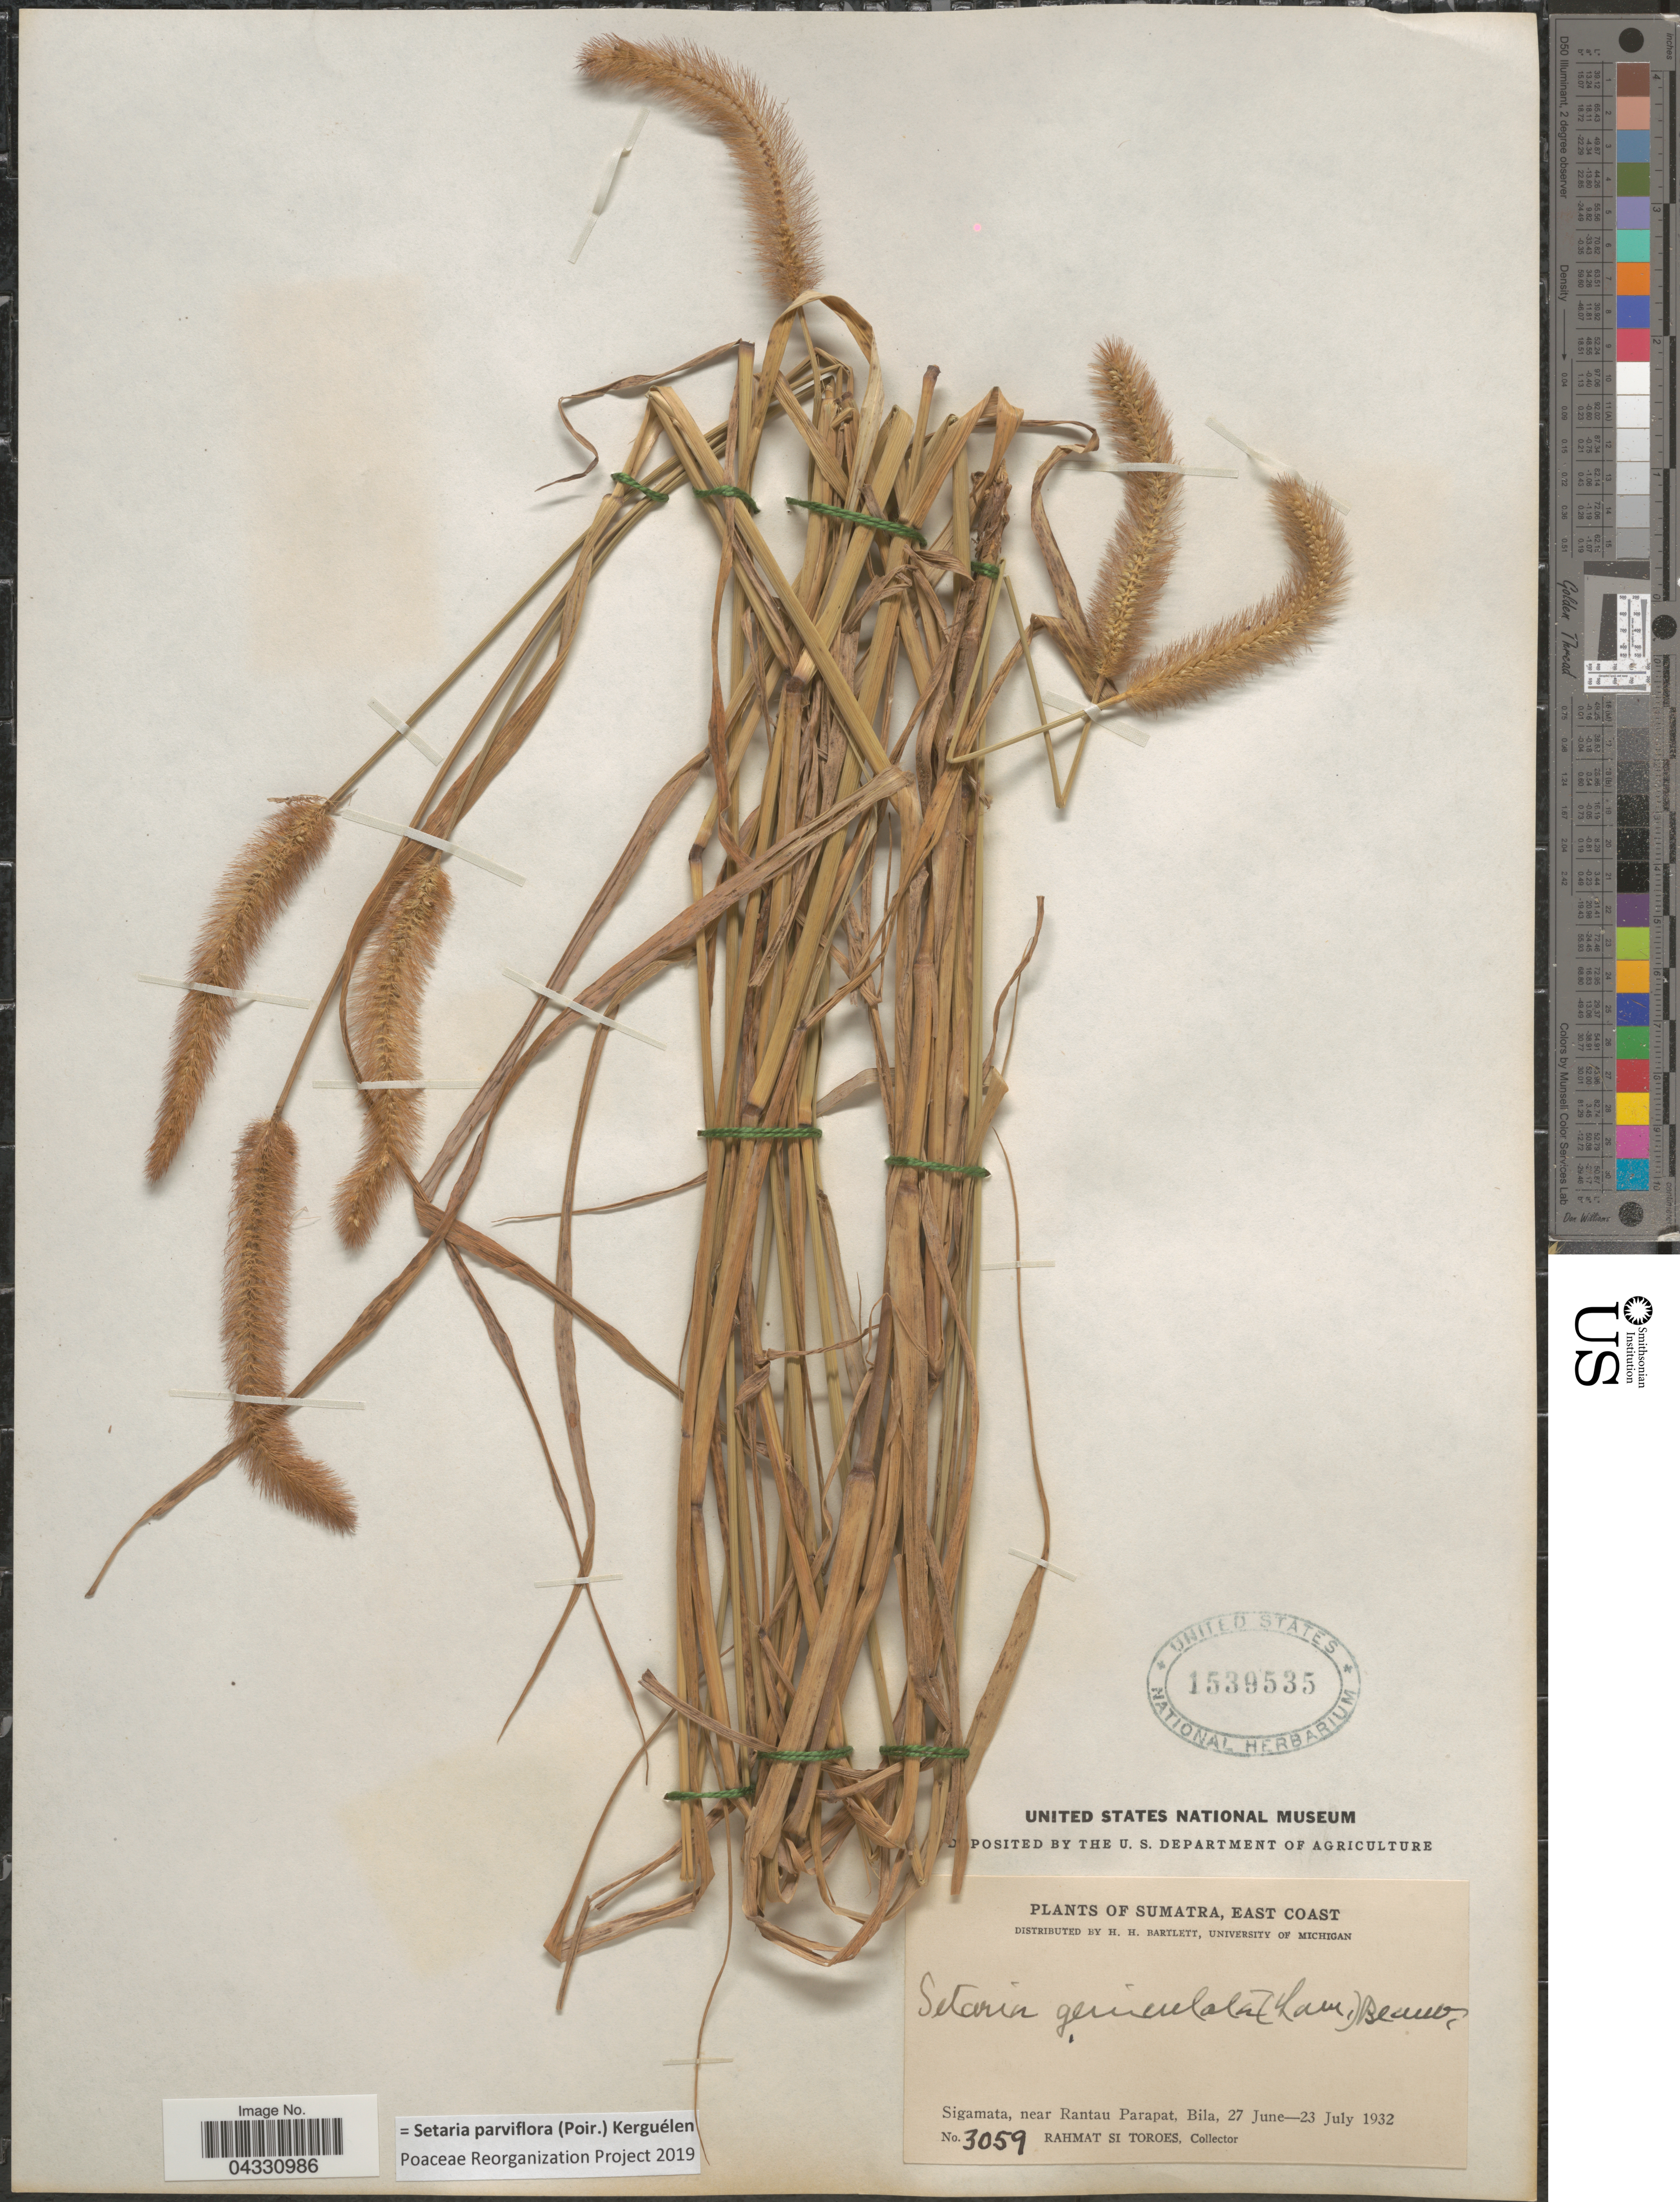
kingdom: Plantae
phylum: Tracheophyta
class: Liliopsida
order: Poales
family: Poaceae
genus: Setaria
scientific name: Setaria parviflora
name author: (Poir.) Kerguélen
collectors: Rahmat Si Boeea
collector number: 3059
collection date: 1932-06-27/1932-07-23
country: Indonesia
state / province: Sumatra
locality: East Coast. Sigamata, near Rantau Parapat, Bila.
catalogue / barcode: US 1539535